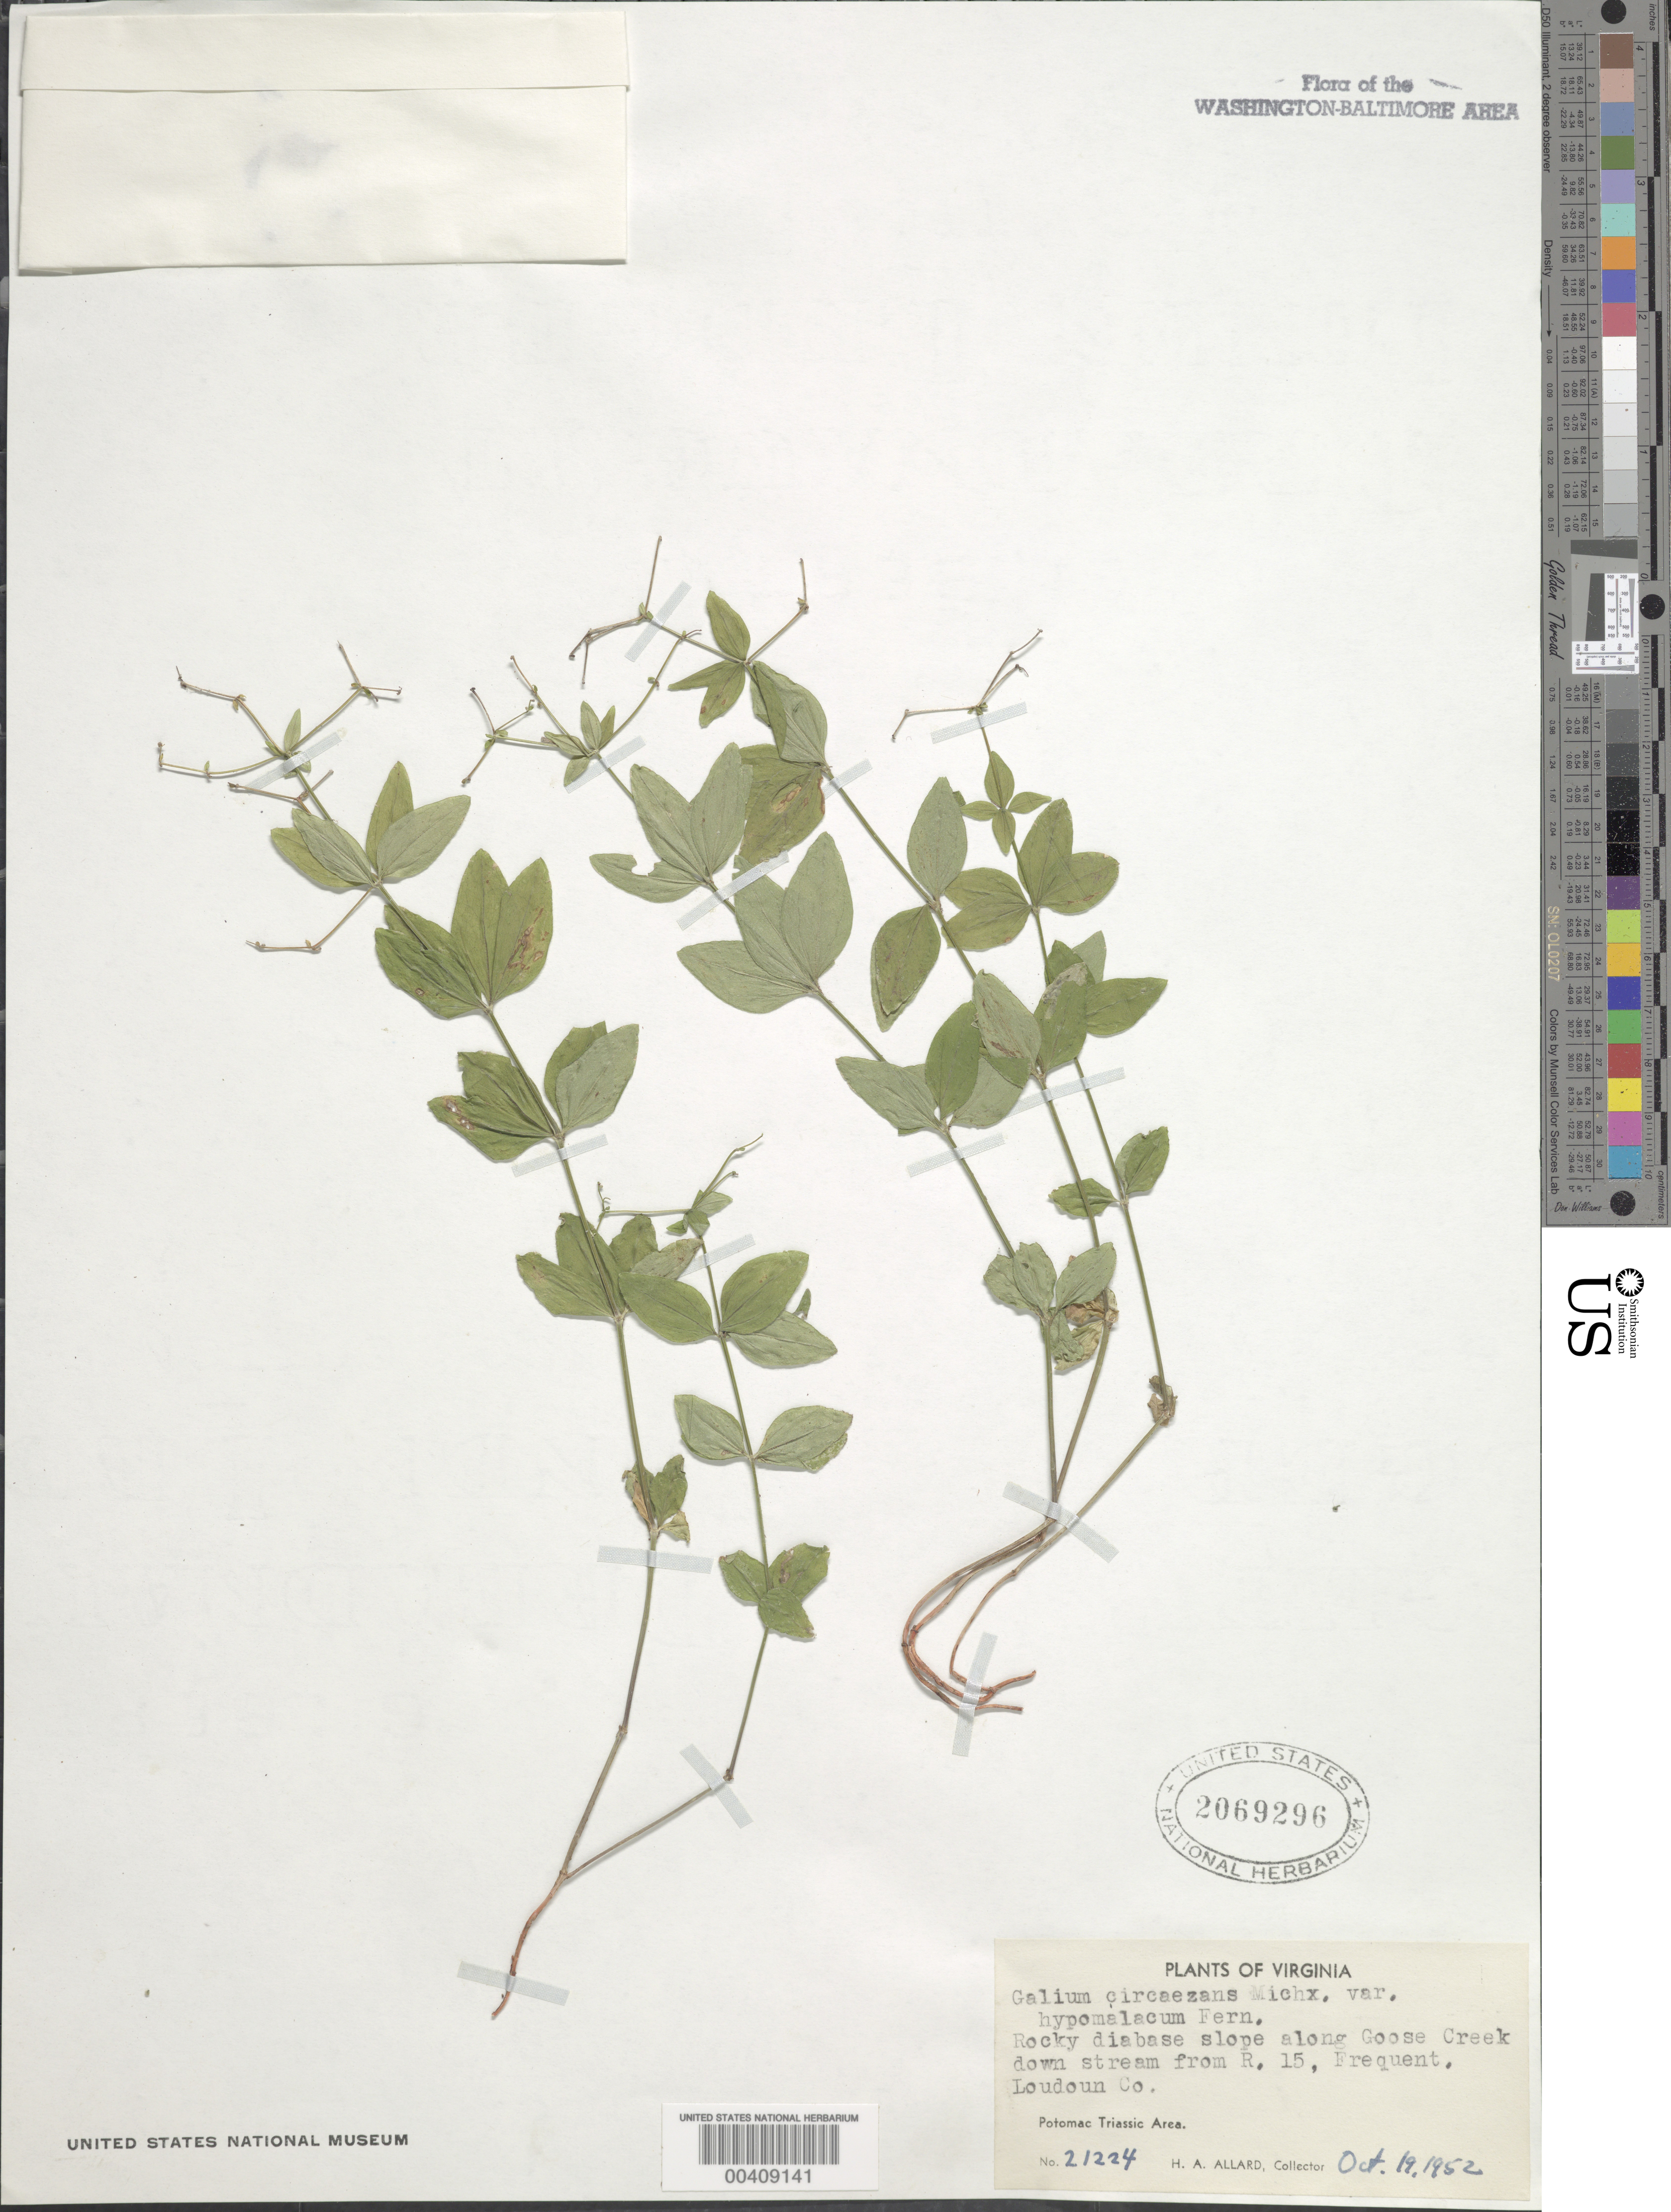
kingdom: Plantae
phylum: Tracheophyta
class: Magnoliopsida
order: Gentianales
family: Rubiaceae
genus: Galium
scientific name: Galium circaezans var. hypomalacum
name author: Fernald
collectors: H. A. Allard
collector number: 21224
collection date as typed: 19 Oct 1952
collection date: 1952-10-19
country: United States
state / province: Virginia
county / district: Loudoun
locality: Goose Creek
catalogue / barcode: US 2069296